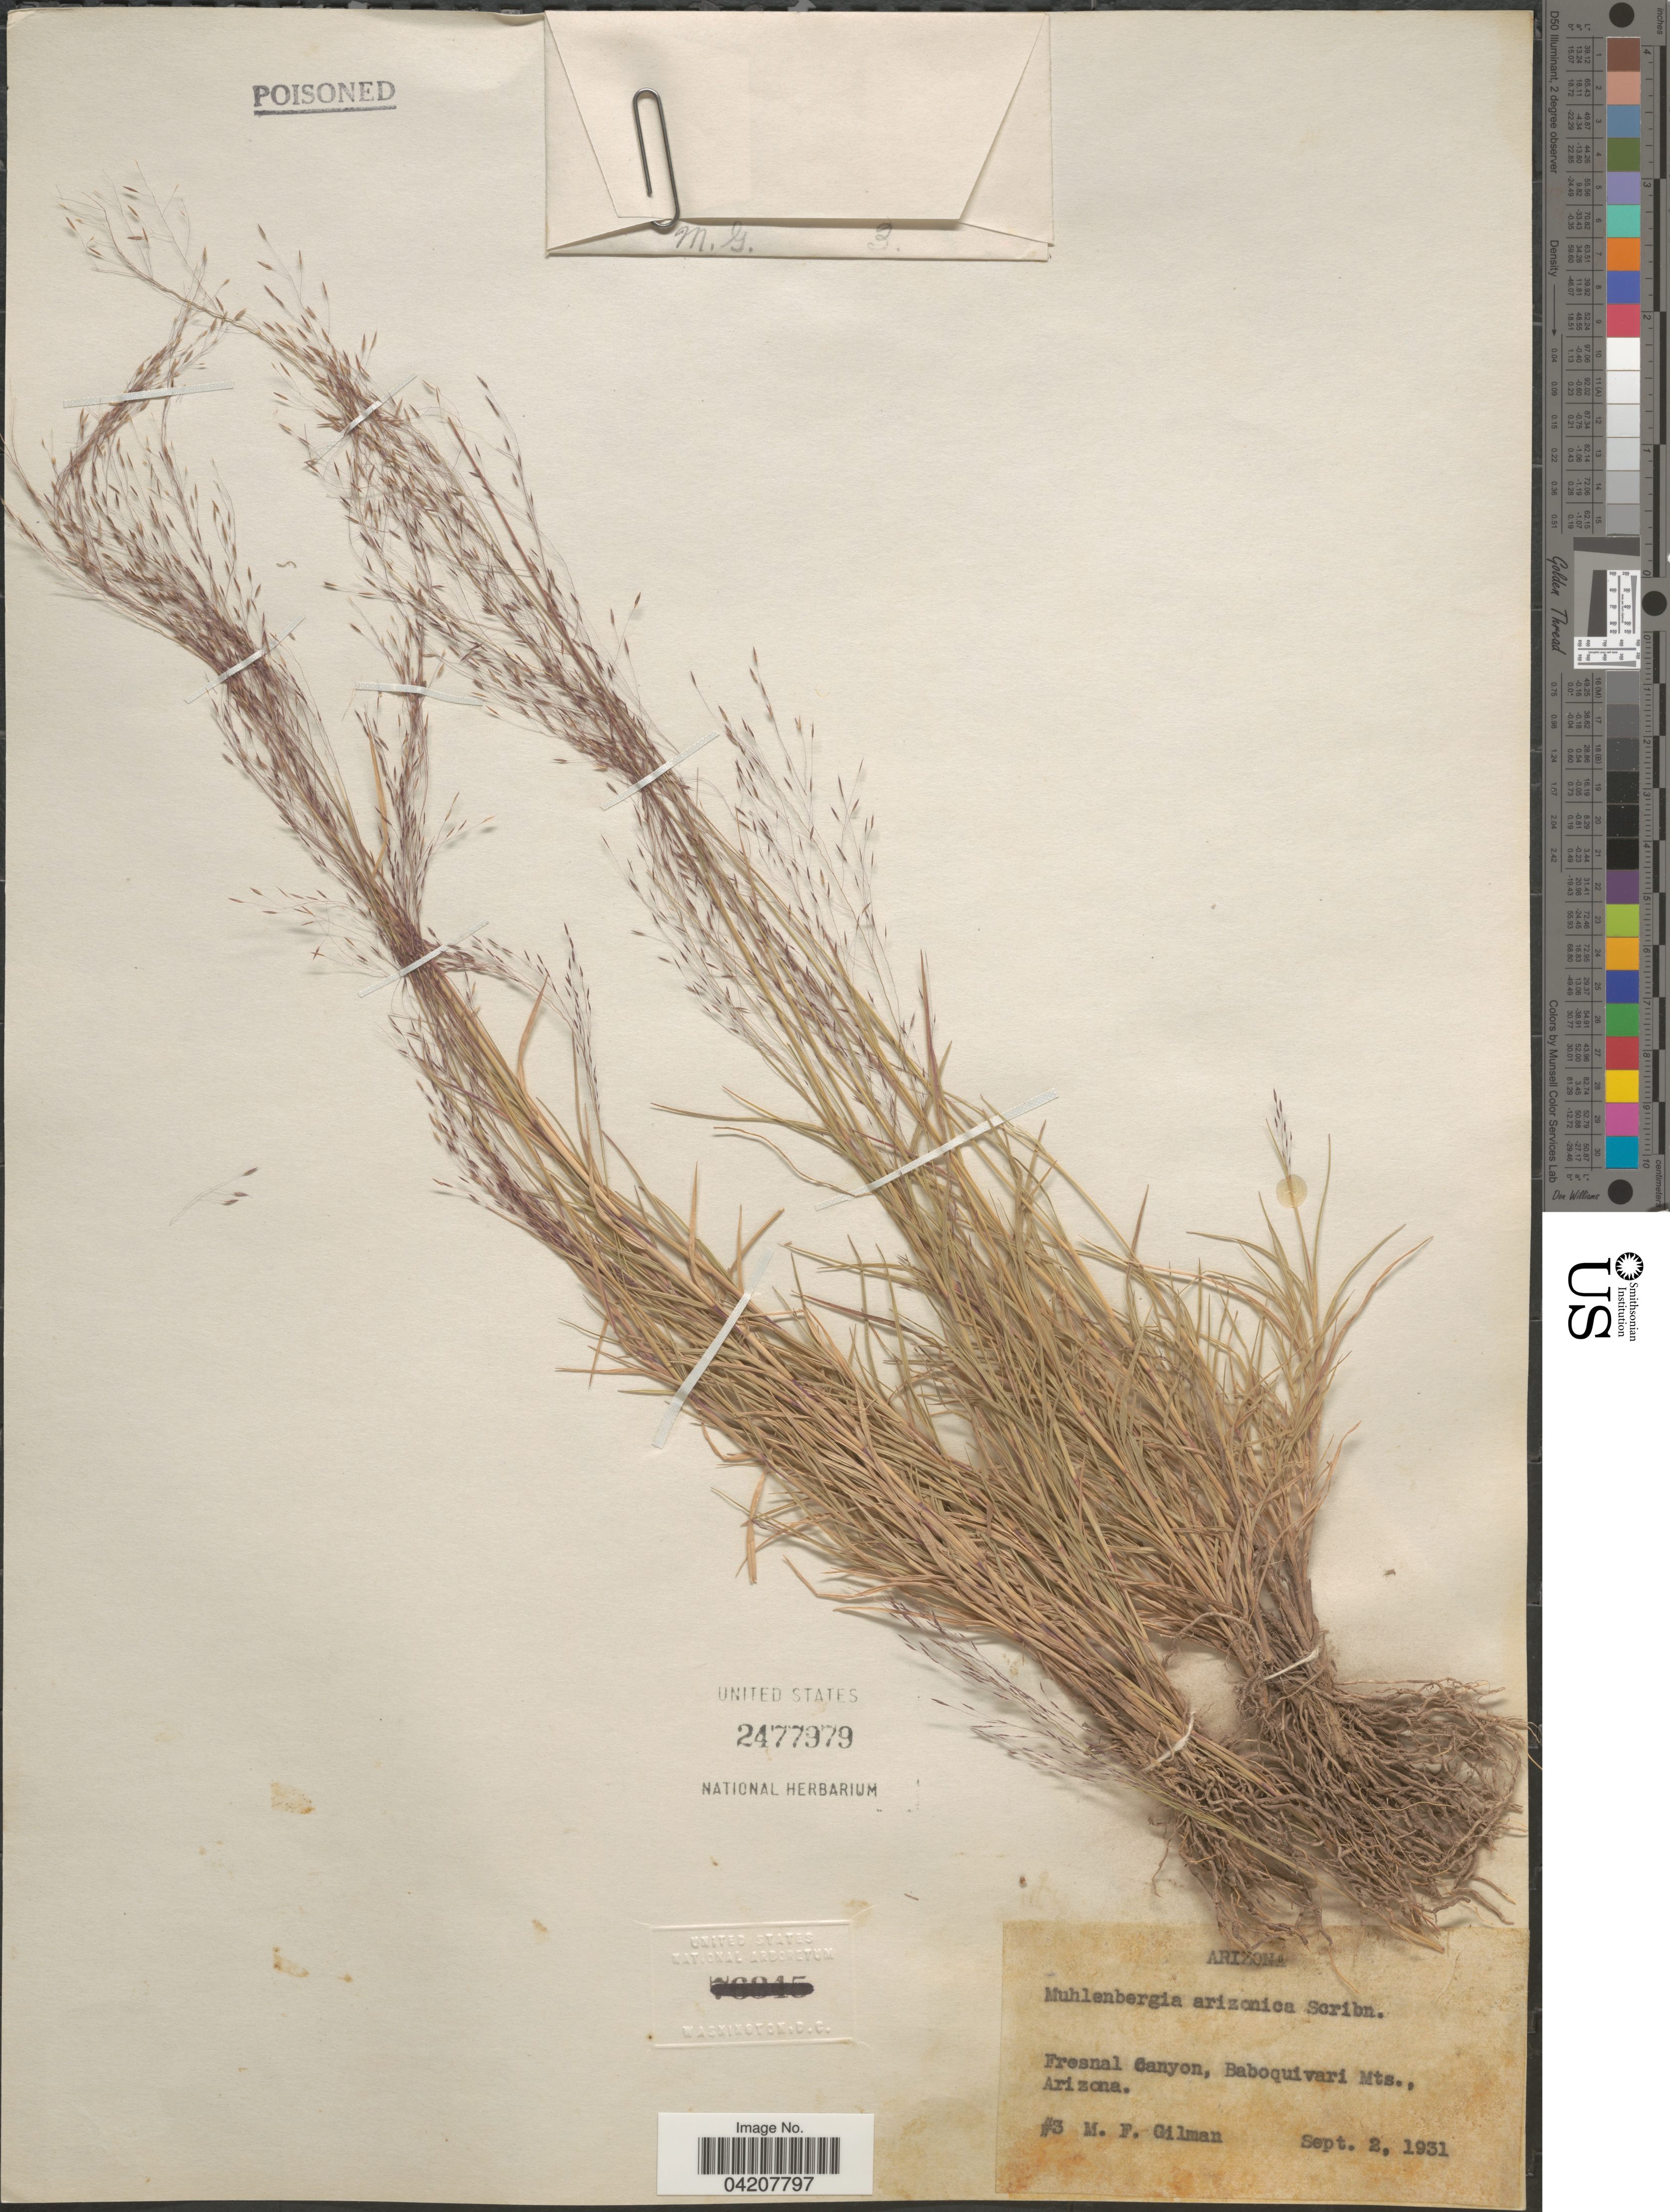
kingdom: Plantae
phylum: Tracheophyta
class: Liliopsida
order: Poales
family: Poaceae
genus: Muhlenbergia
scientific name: Muhlenbergia arizonica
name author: Scribn.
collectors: M. F. Gilman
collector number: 3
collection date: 1931-09-02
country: United States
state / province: Arizona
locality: Fresnal Canyon, Baboquivari Mts.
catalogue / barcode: US 2477979